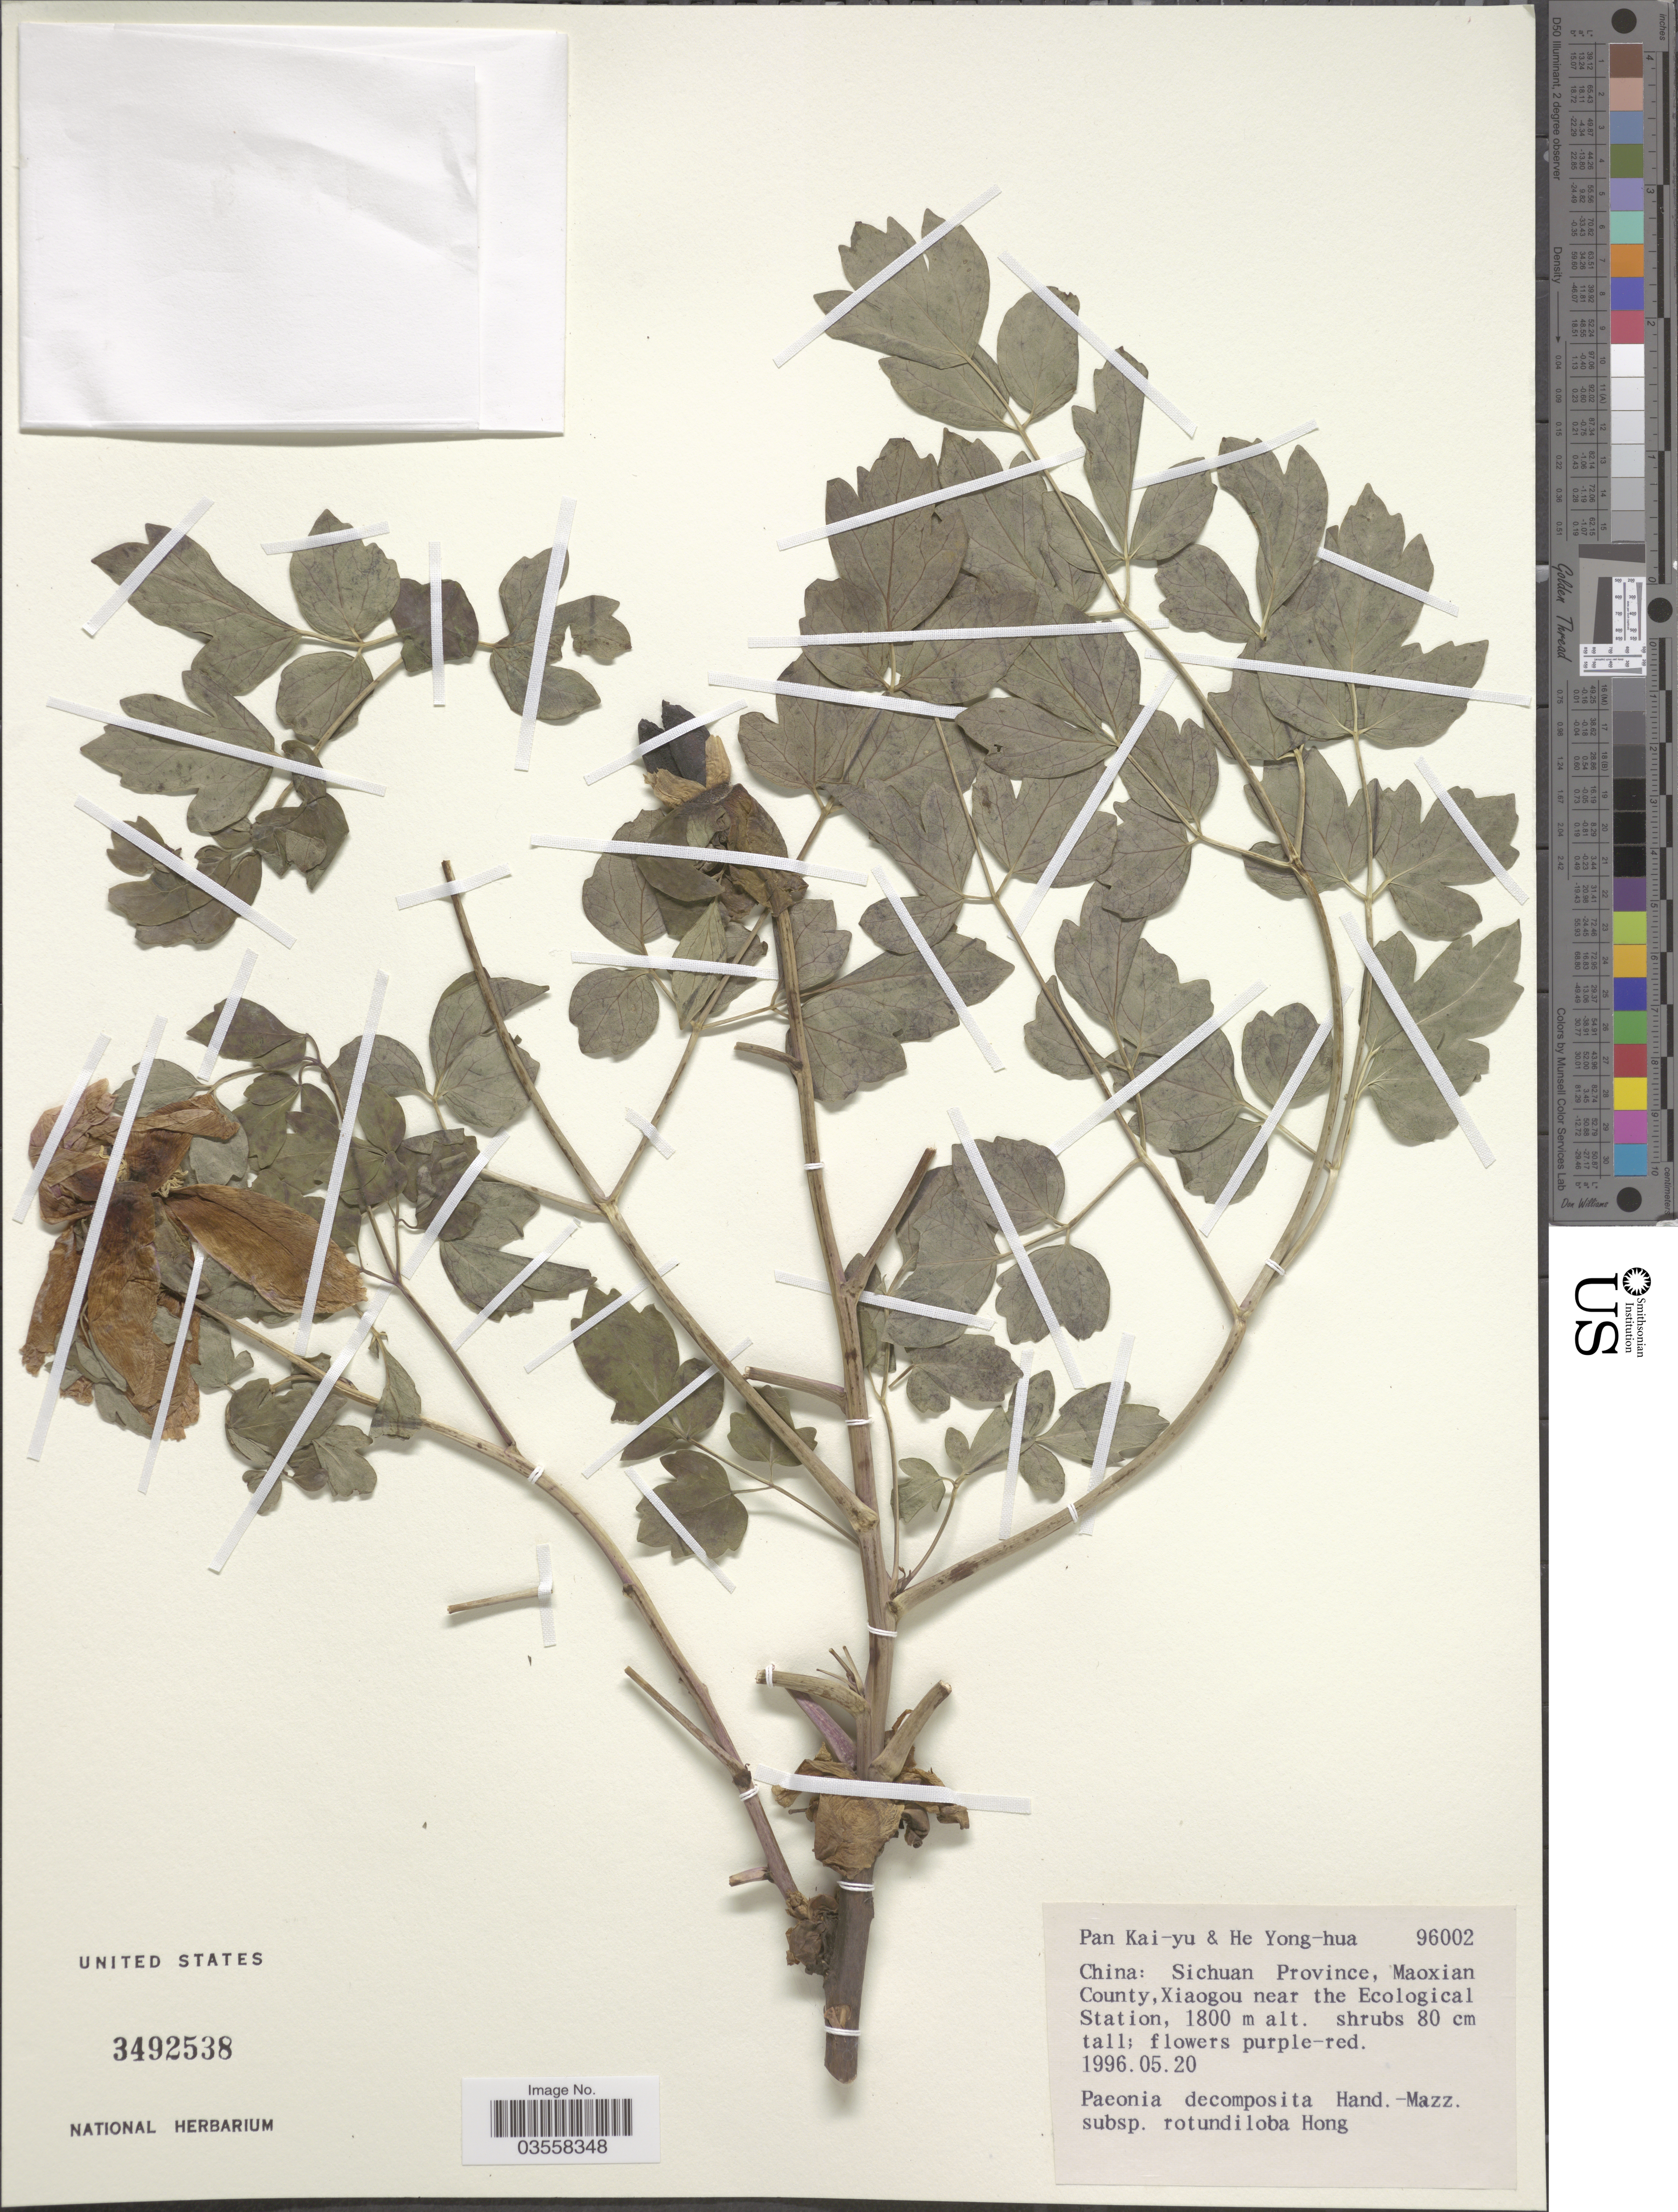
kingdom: Plantae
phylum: Tracheophyta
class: Magnoliopsida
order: Saxifragales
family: Paeoniaceae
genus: Paeonia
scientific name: Paeonia decomposita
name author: Hand.-Mazz.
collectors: K. Pan & H. Yong-hua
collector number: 96002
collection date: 1996-05-20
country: China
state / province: Sichuan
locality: Sichuan Province, Maoxian County, Xiaogou near the Ecological Station.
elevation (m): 1800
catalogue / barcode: US 3492538